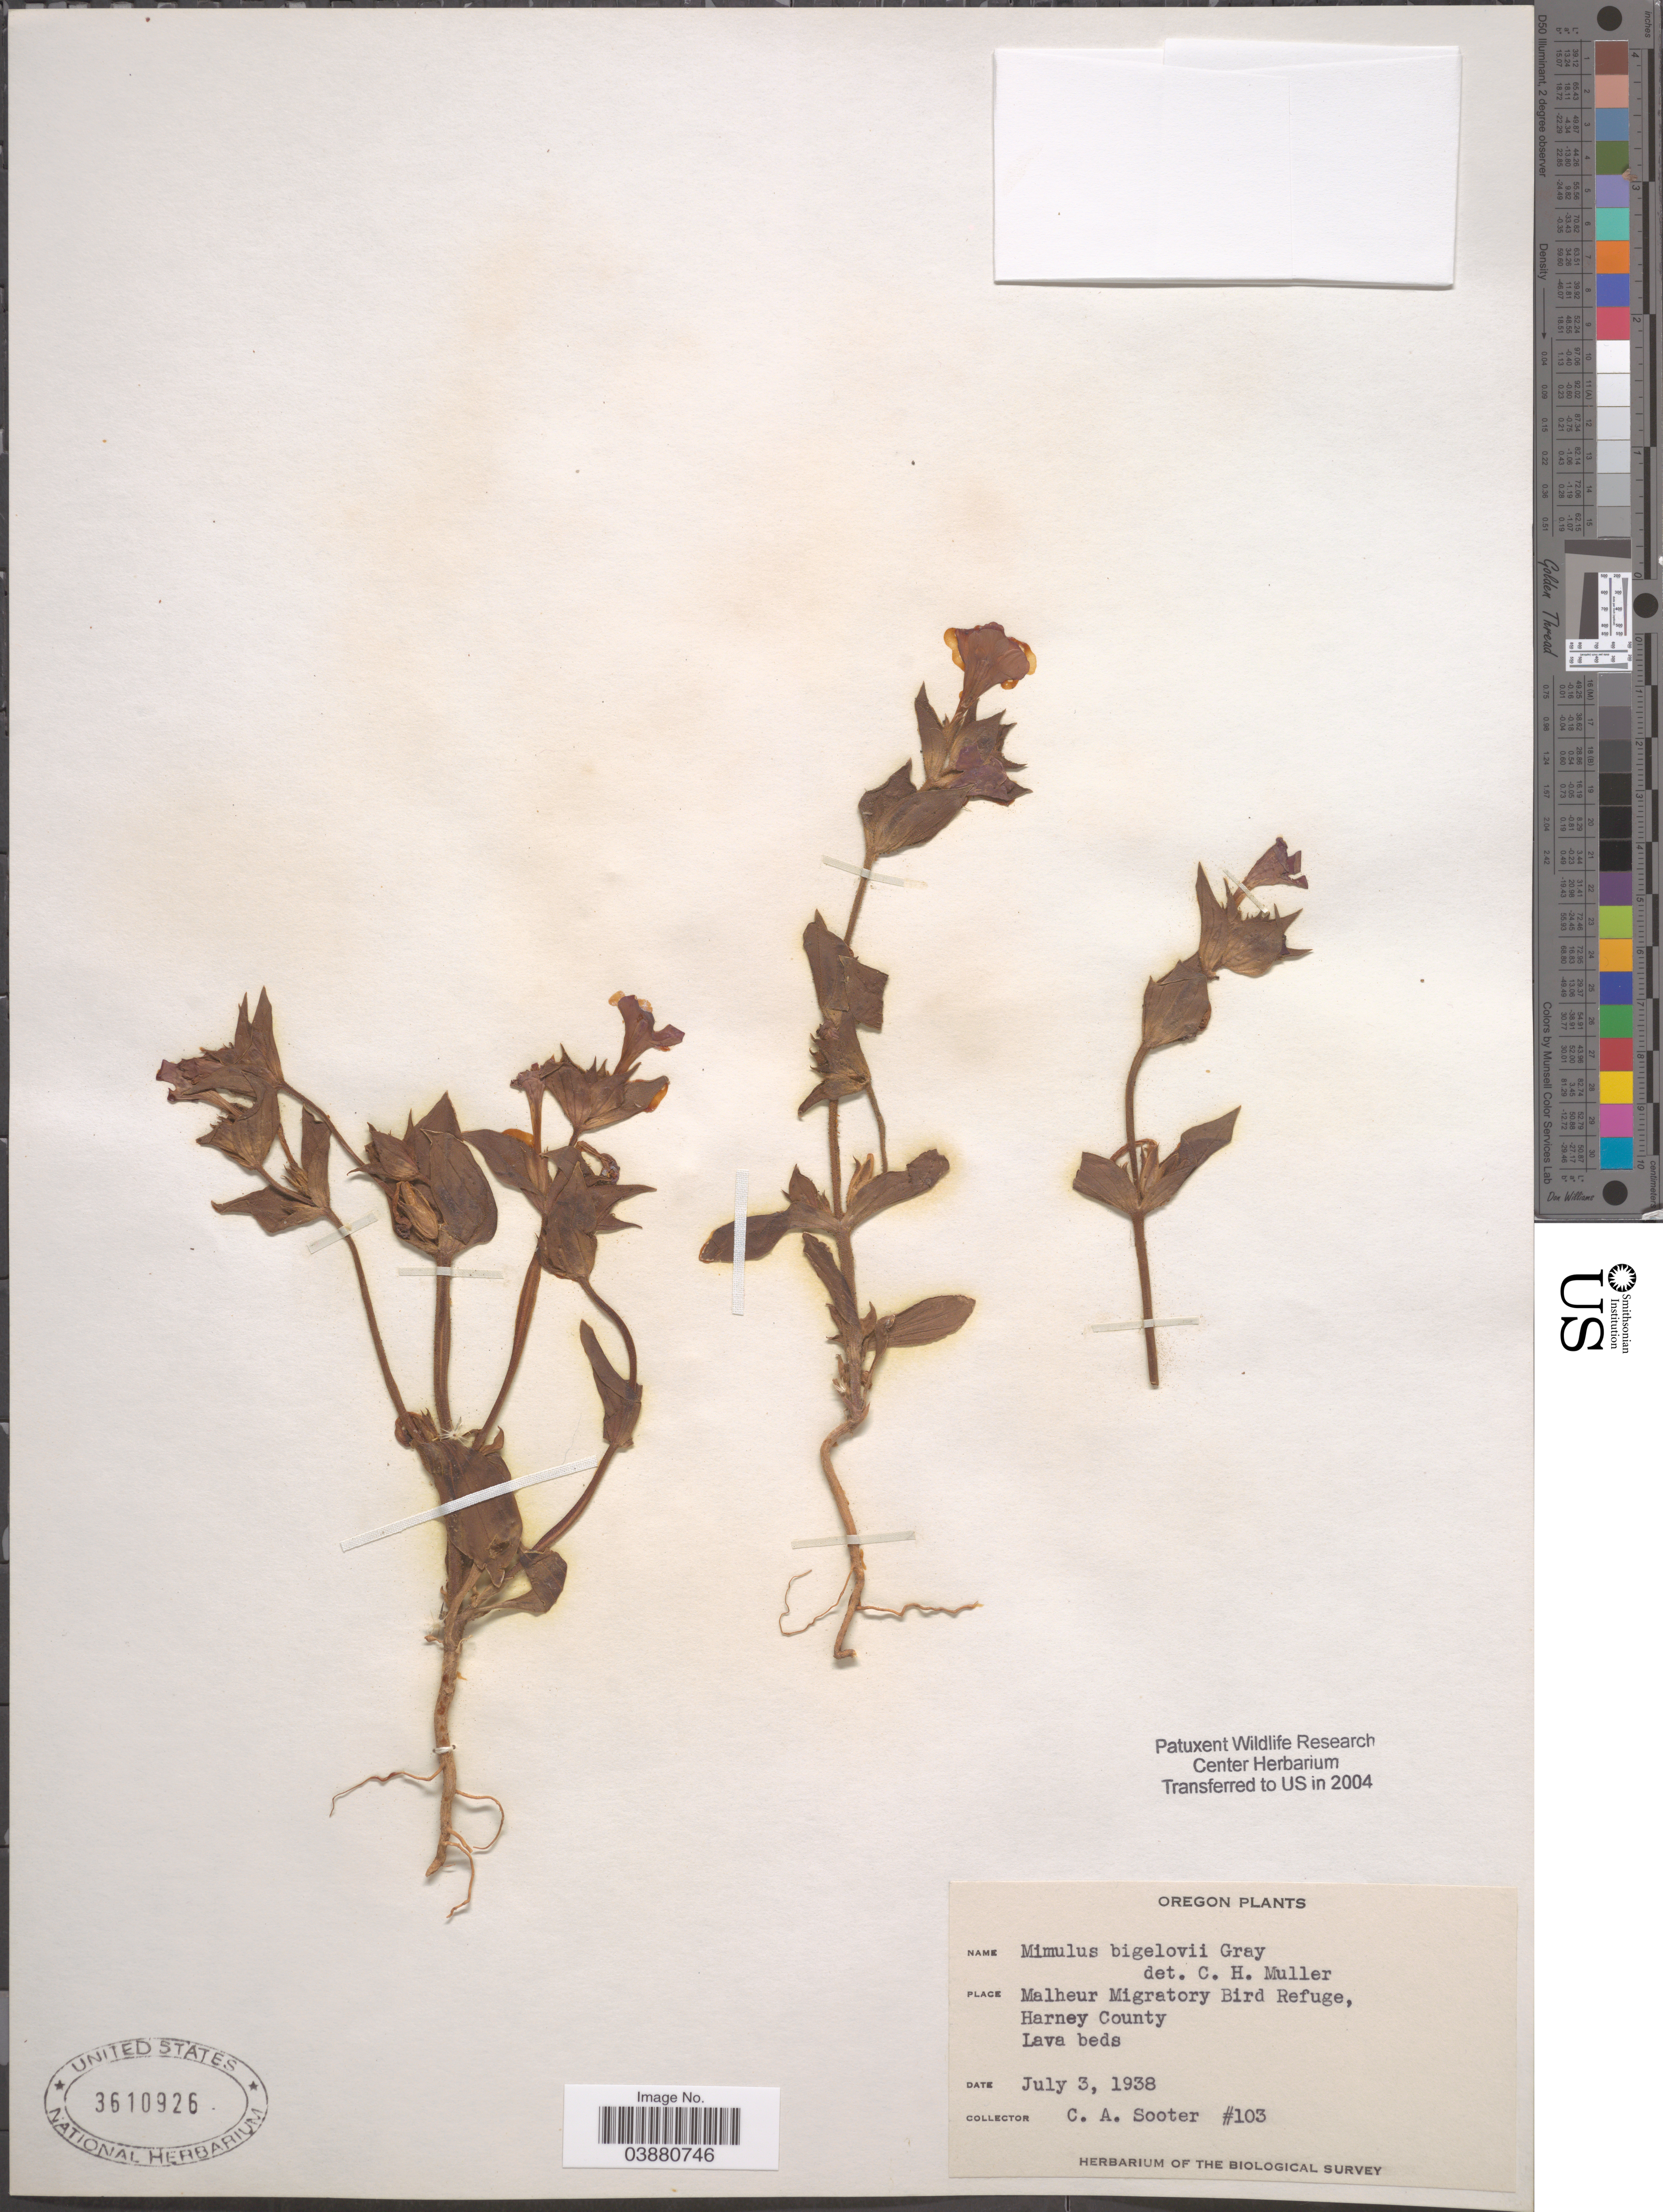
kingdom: Plantae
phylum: Tracheophyta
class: Magnoliopsida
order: Lamiales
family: Phrymaceae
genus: Mimulus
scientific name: Mimulus bigelovii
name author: (A. Gray) G.L. Nesom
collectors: C. Sooter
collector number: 103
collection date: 1938-07-03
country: United States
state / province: Oregon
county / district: Harney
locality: Malheur Migratory Bird Refuge. Harney County. Lava bed.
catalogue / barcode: US 3610926